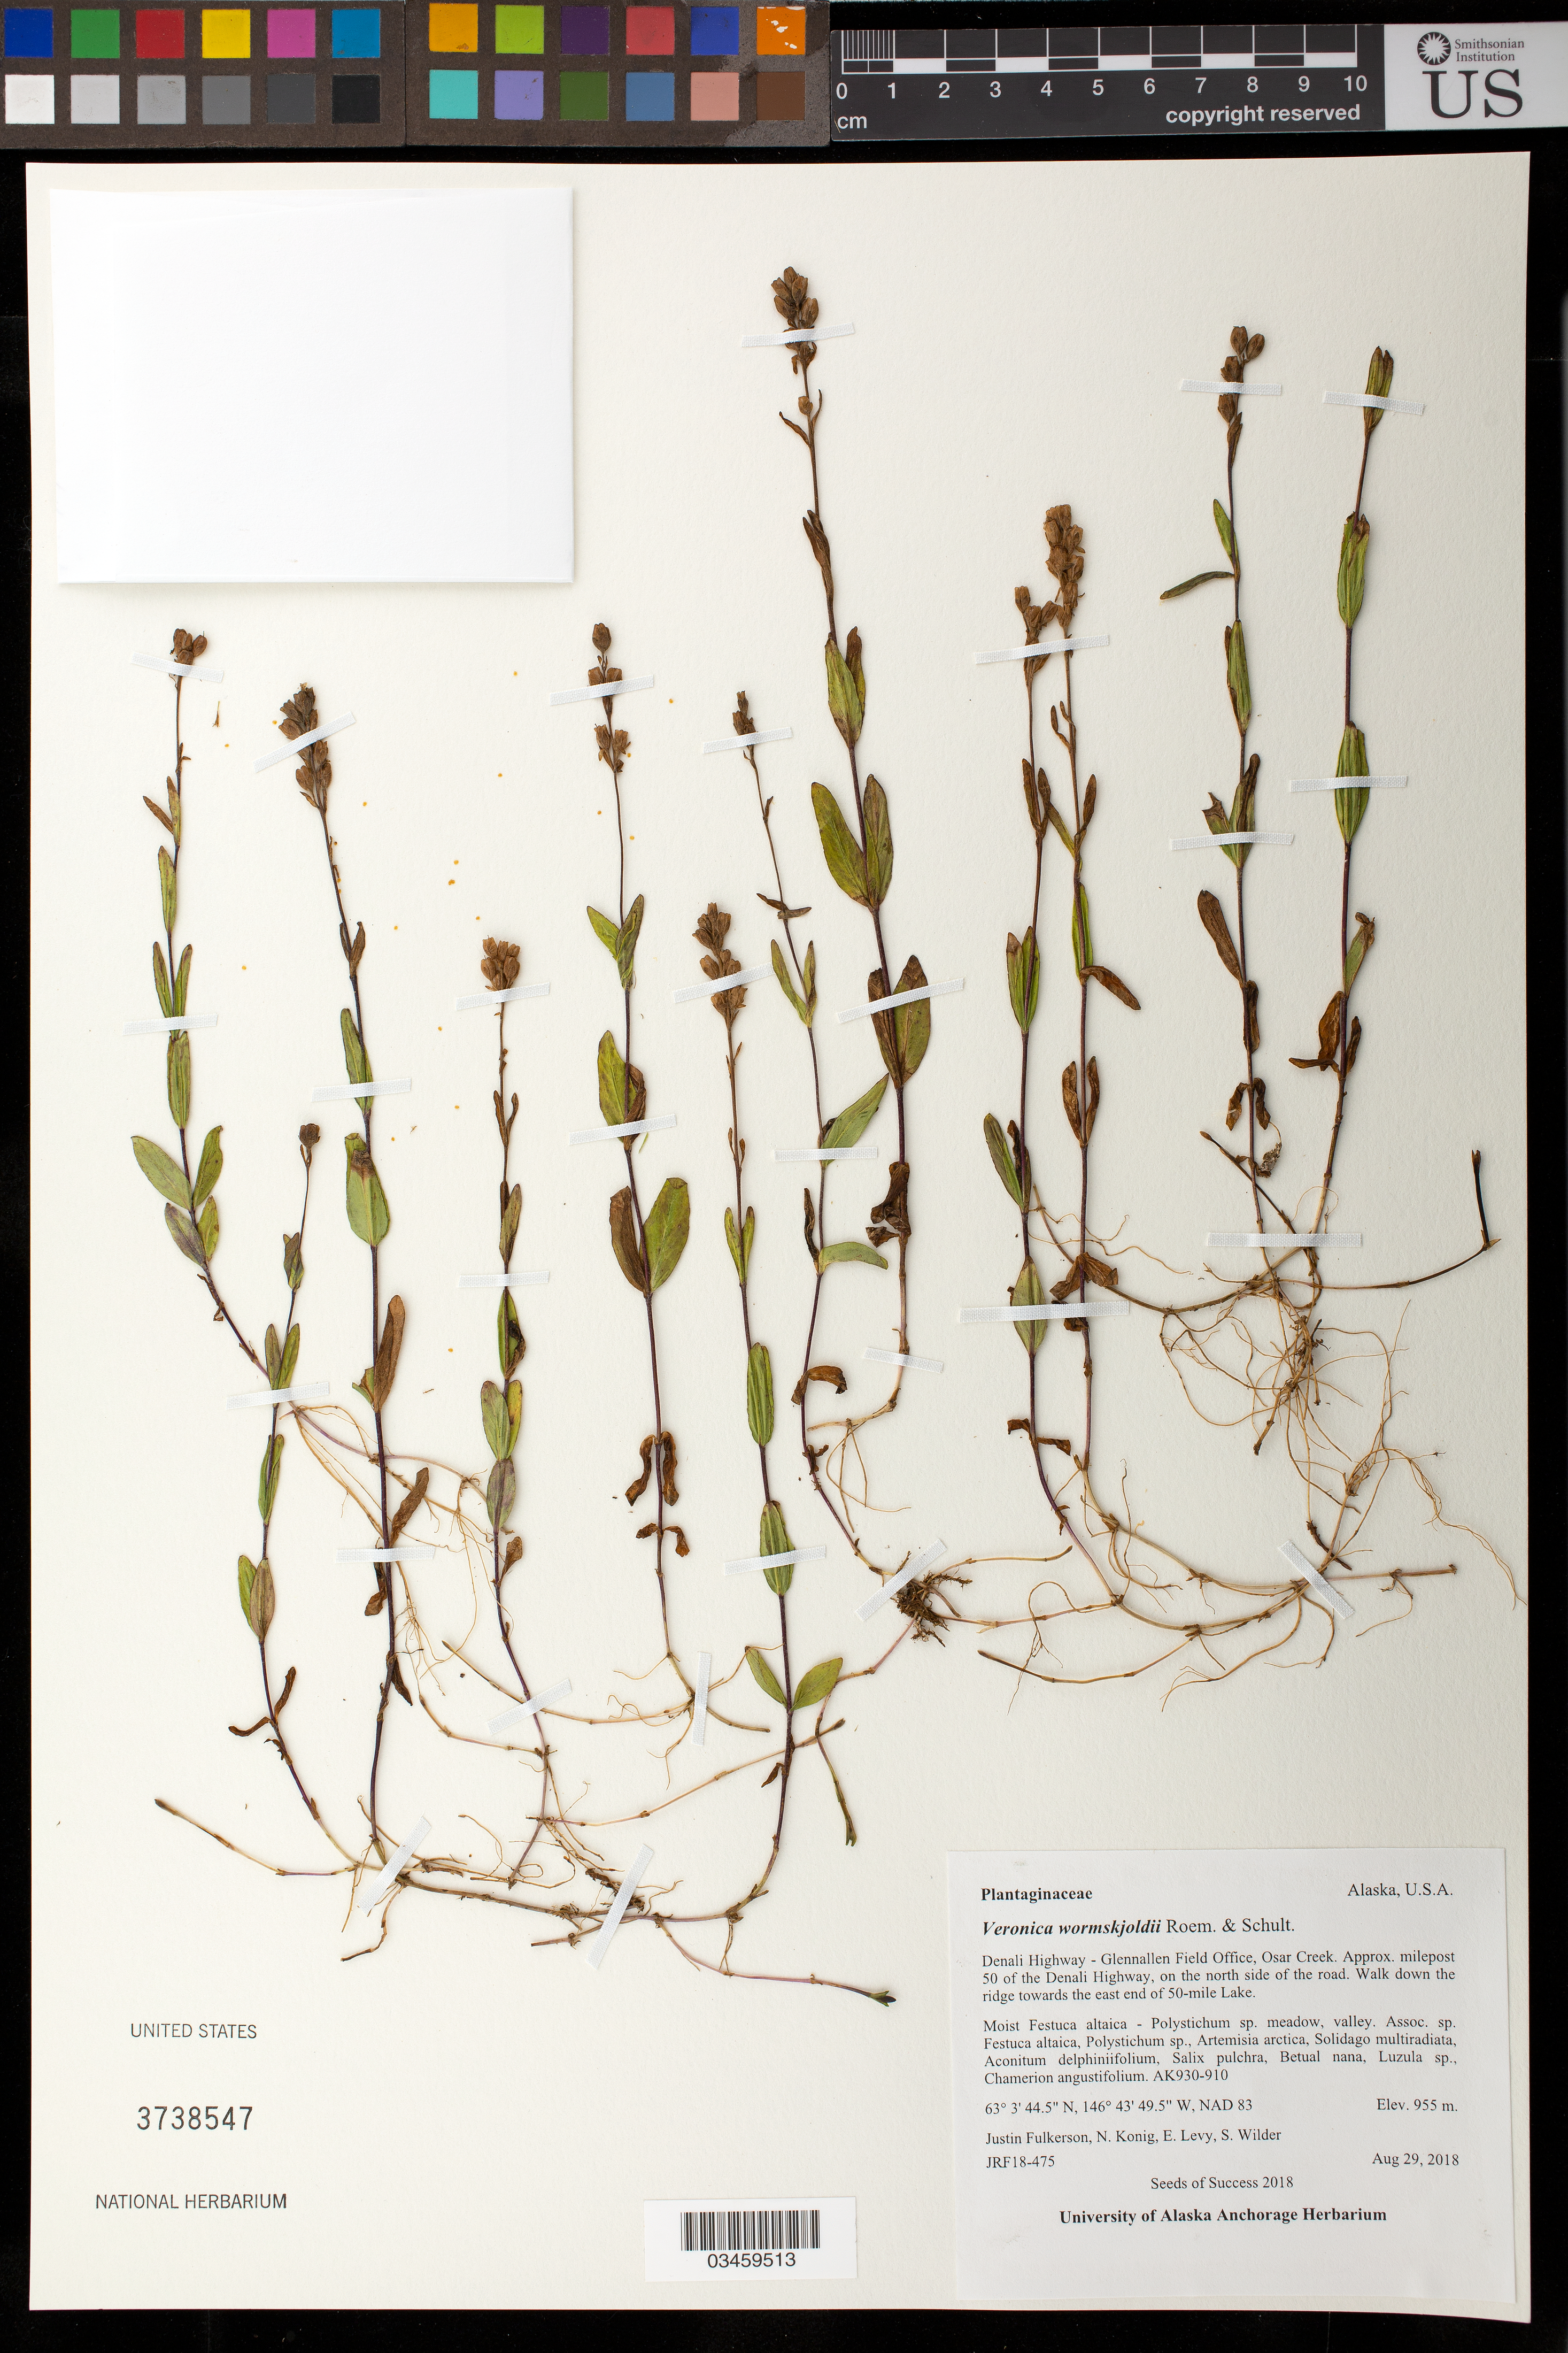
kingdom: Plantae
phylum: Tracheophyta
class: Magnoliopsida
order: Lamiales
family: Plantaginaceae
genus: Veronica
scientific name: Veronica wormskjoldii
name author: Roem. & Schult.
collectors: J. Fulkerson, N. Konig, E. Levy & S. Wilder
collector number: JRF18-475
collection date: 2018-08-29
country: United States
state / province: Alaska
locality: Denali Hwy- Glennallen Field Office, Osar Creek, milepost 50 of the Dinali Hwy, on N side of the road, E end of 50-mile Lake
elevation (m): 955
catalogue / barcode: US 3738547